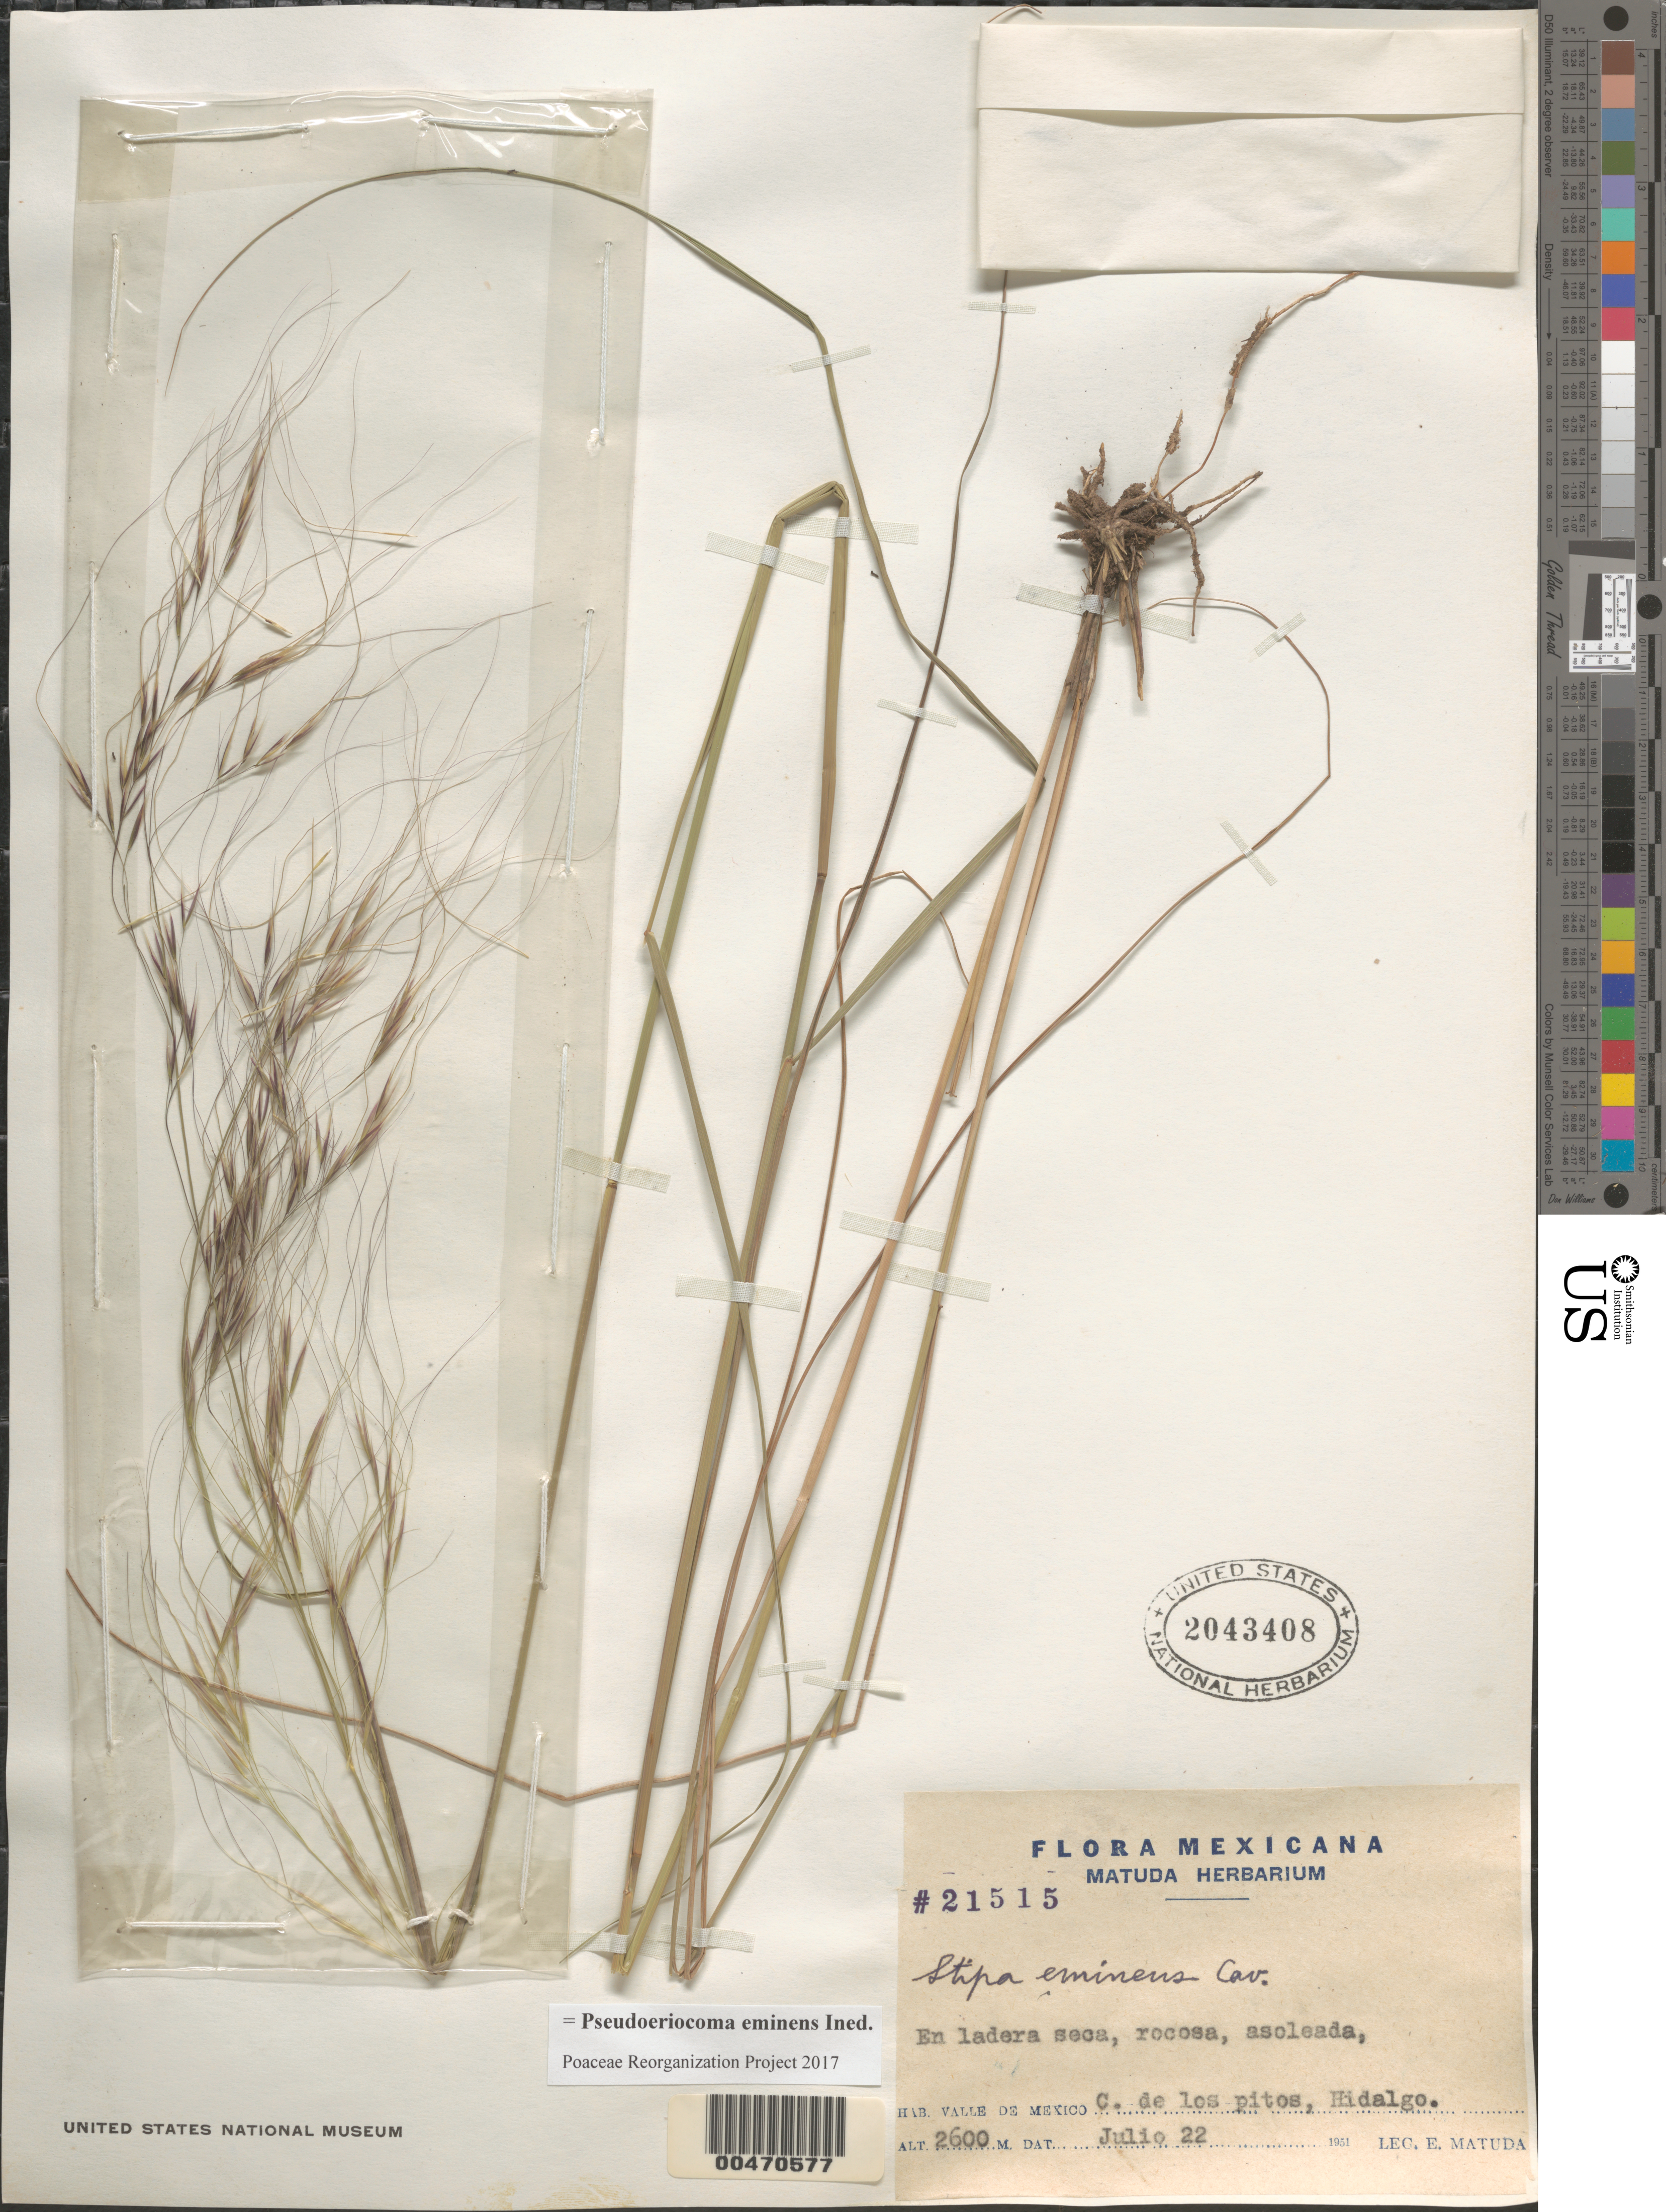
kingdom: Plantae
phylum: Tracheophyta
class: Liliopsida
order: Poales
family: Poaceae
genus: Pseudoeriocoma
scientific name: Pseudoeriocoma eminens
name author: (Cav.) Romasch.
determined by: Poaceae Reorganization Project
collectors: E. Matuda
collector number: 21515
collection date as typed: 22 Jul 1951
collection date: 1951-07-22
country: Mexico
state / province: Hidalgo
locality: Valle de Mexico, C. de los Pitos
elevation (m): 2600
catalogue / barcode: US 2043408